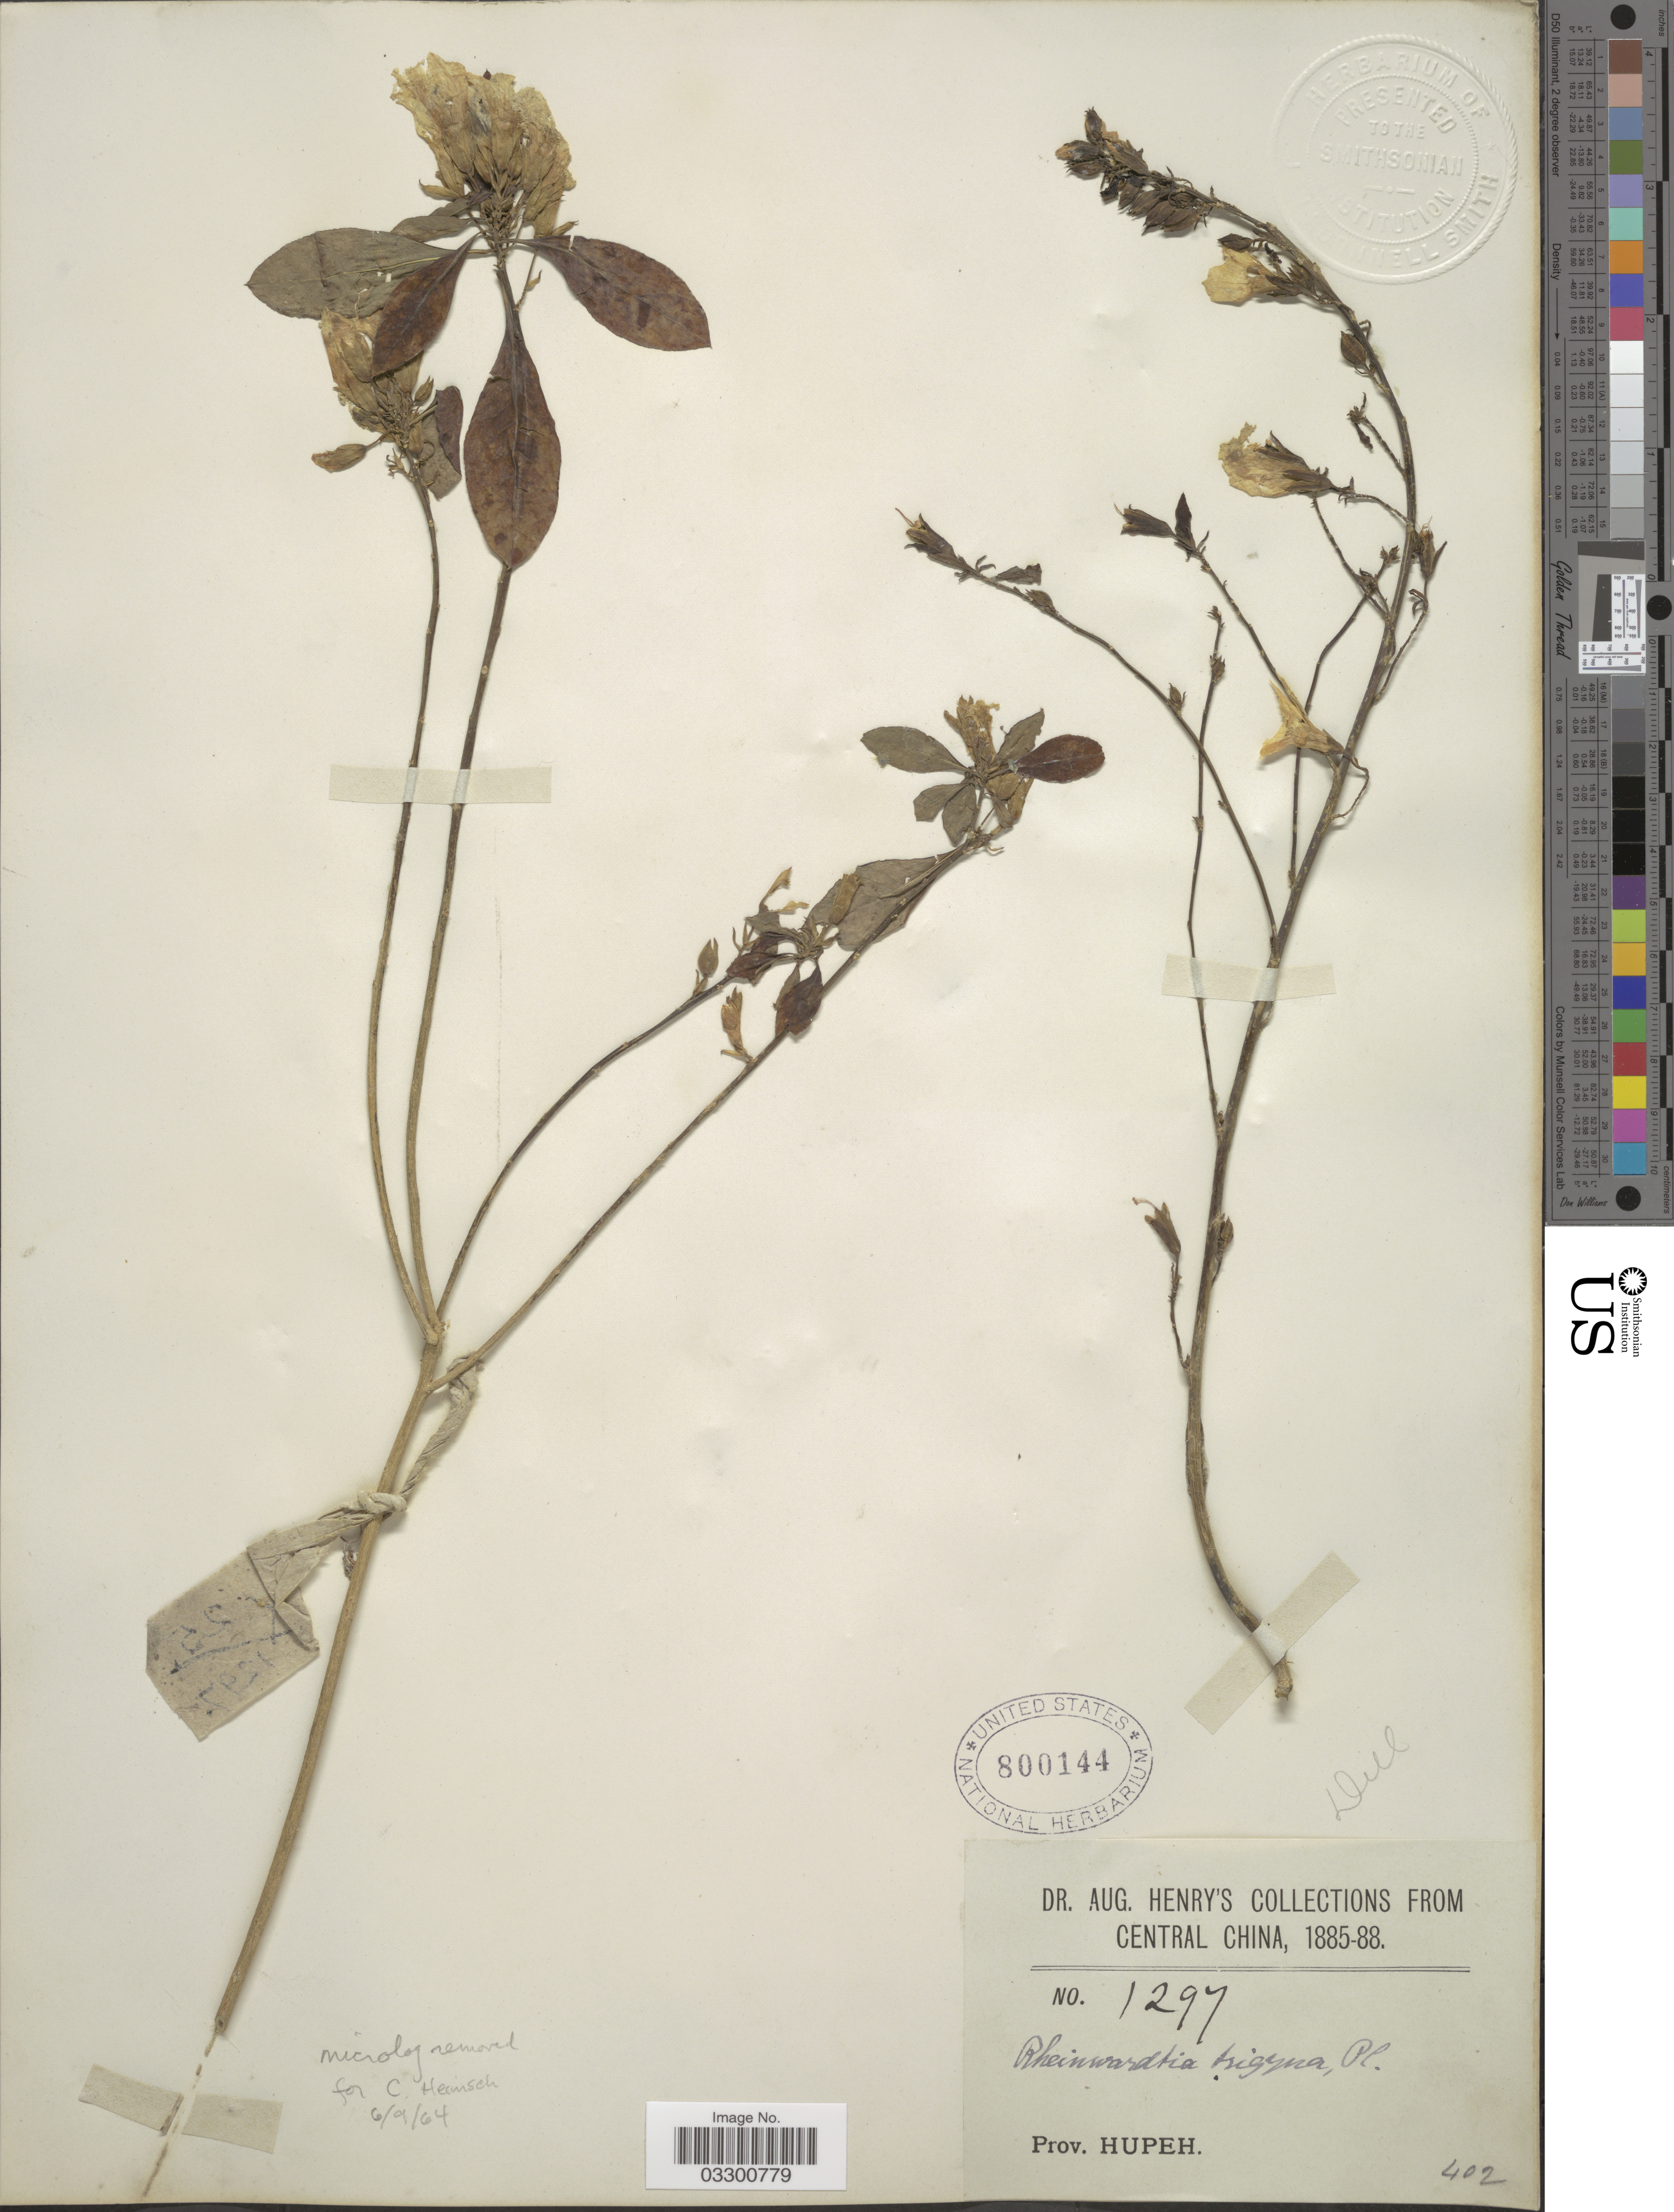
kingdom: Plantae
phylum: Tracheophyta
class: Magnoliopsida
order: Malpighiales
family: Linaceae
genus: Reinwardtia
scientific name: Reinwardtia trigyna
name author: Planch.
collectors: A. Henry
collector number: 1297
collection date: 1885/1888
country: China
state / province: Hubei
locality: Central China, Prov. Hupeh.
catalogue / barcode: US 800144